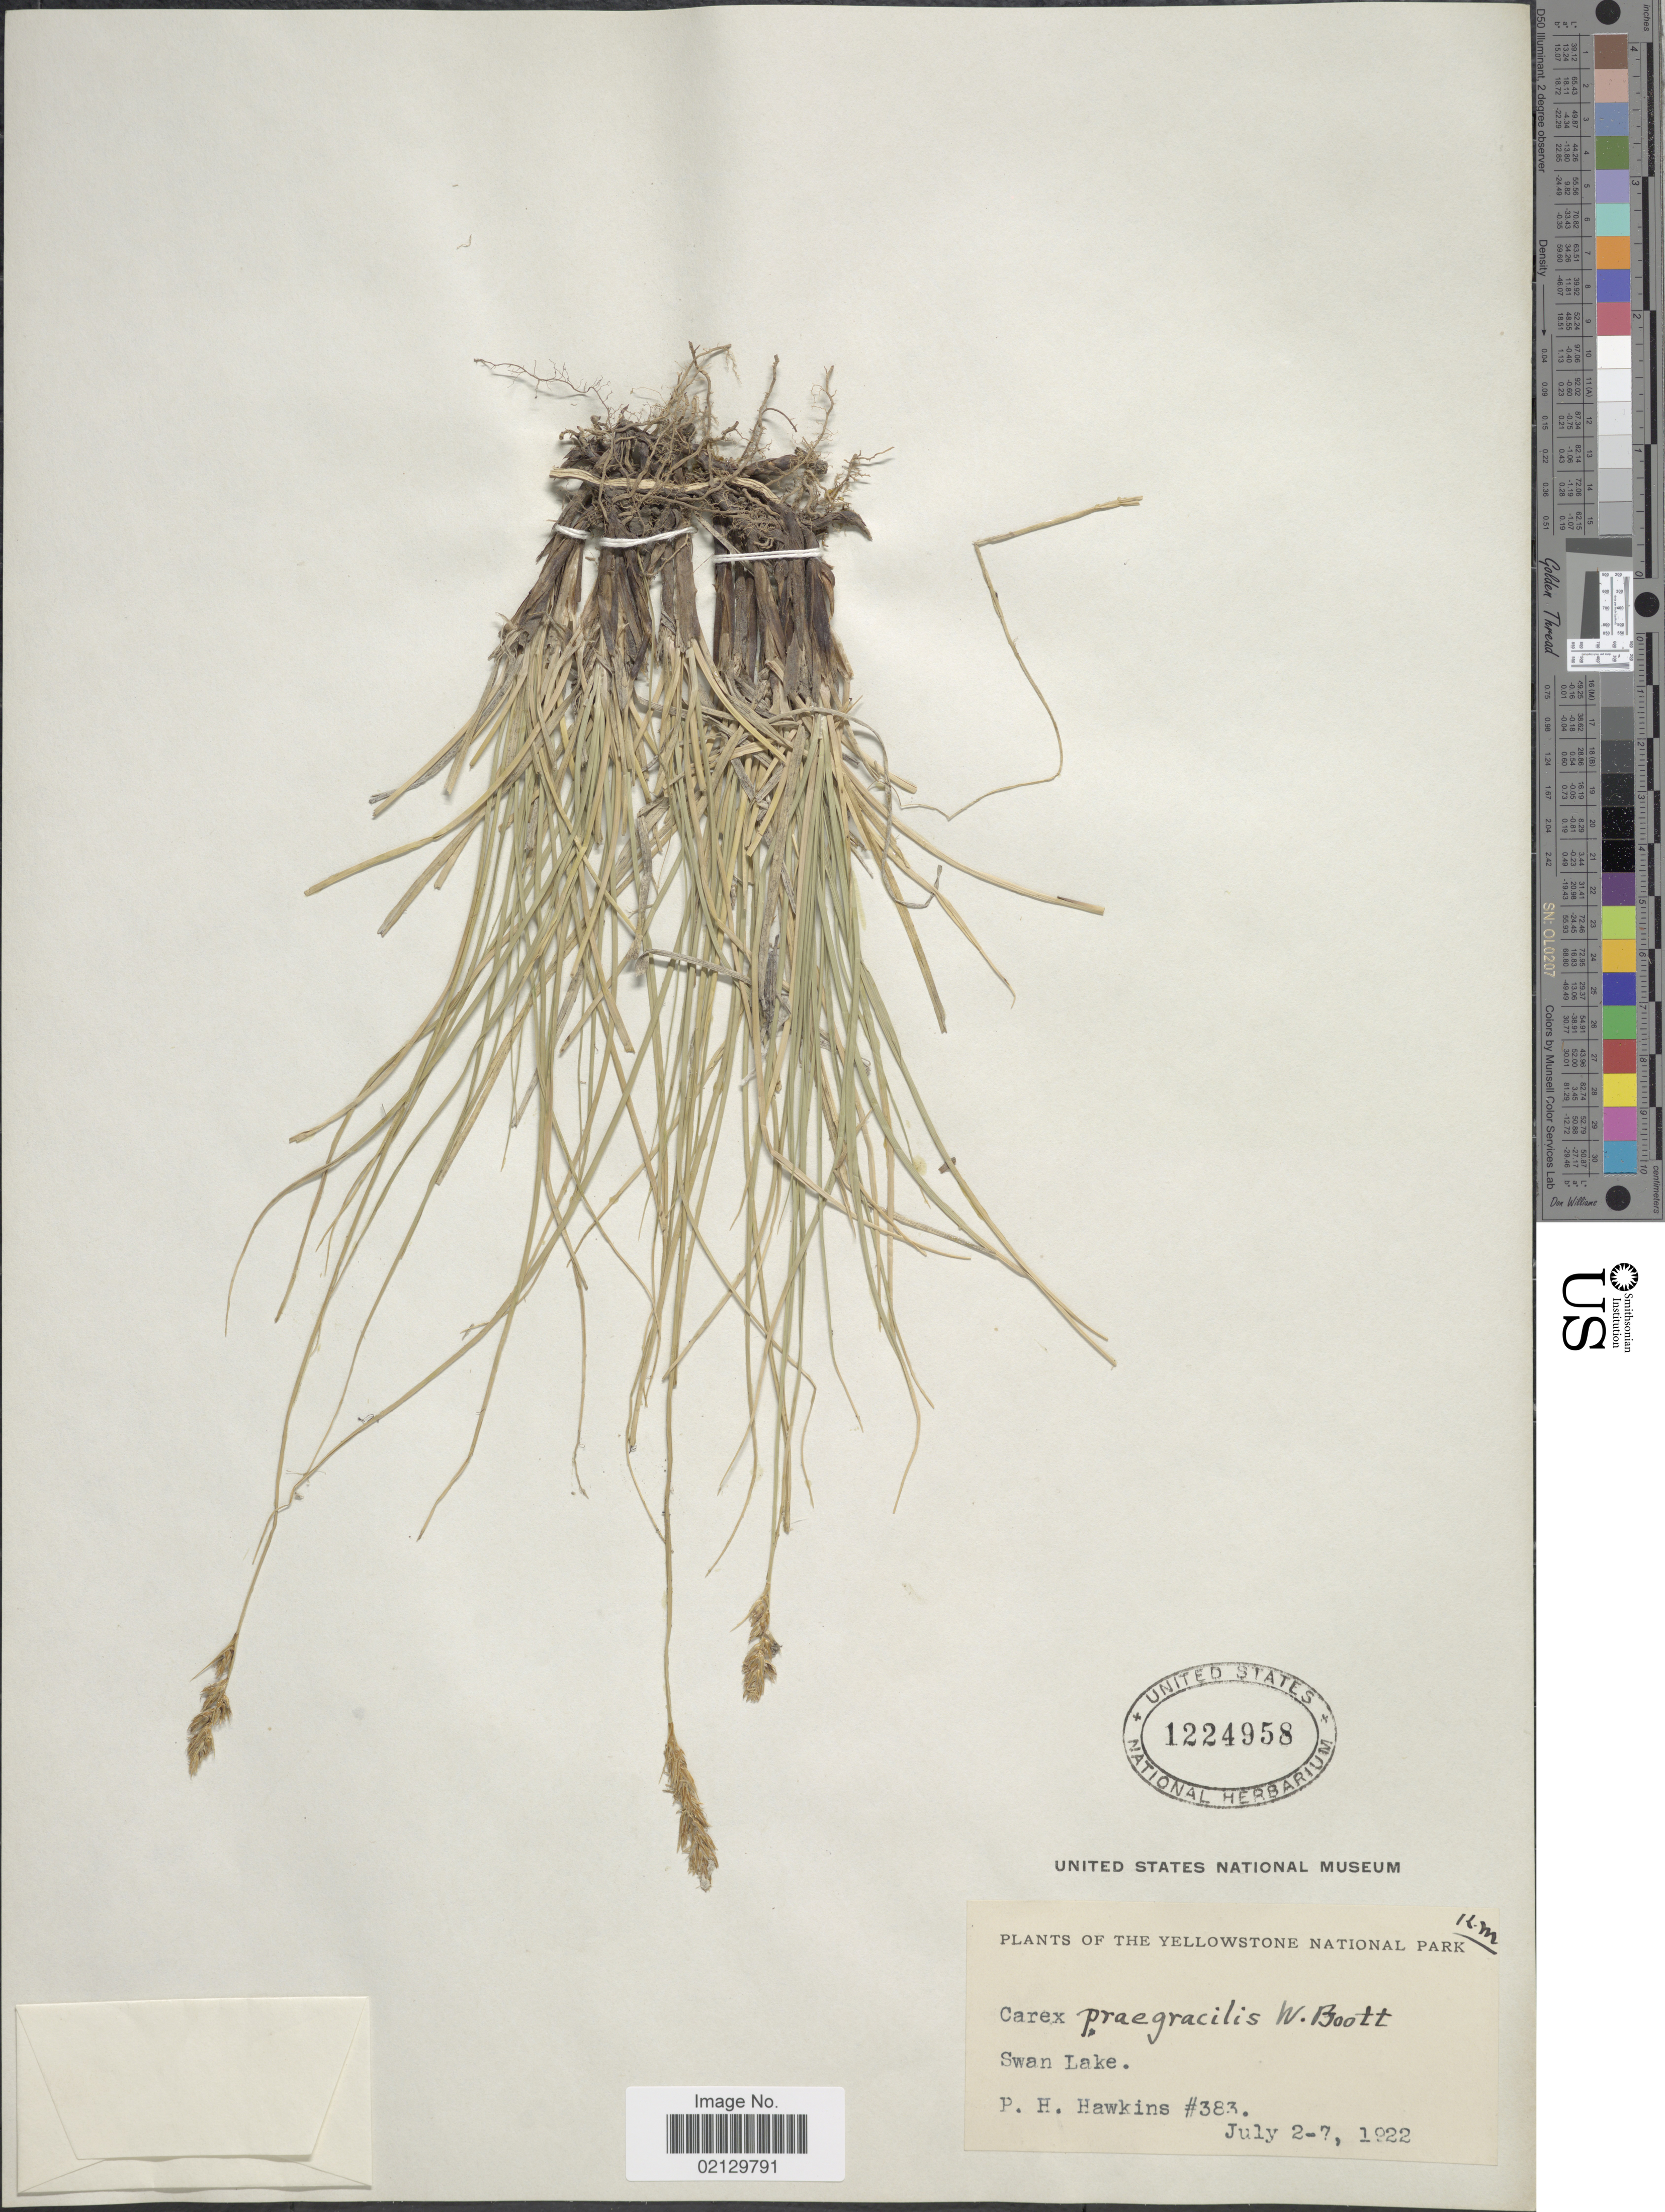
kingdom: Plantae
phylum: Tracheophyta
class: Liliopsida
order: Poales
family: Cyperaceae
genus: Carex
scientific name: Carex praegracilis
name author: W. Boott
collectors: P. Hawkins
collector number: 383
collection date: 1922-07-02/1922-07-07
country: United States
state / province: Wyoming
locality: Swan Lake. Yellowstone National Park.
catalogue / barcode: US 1224958